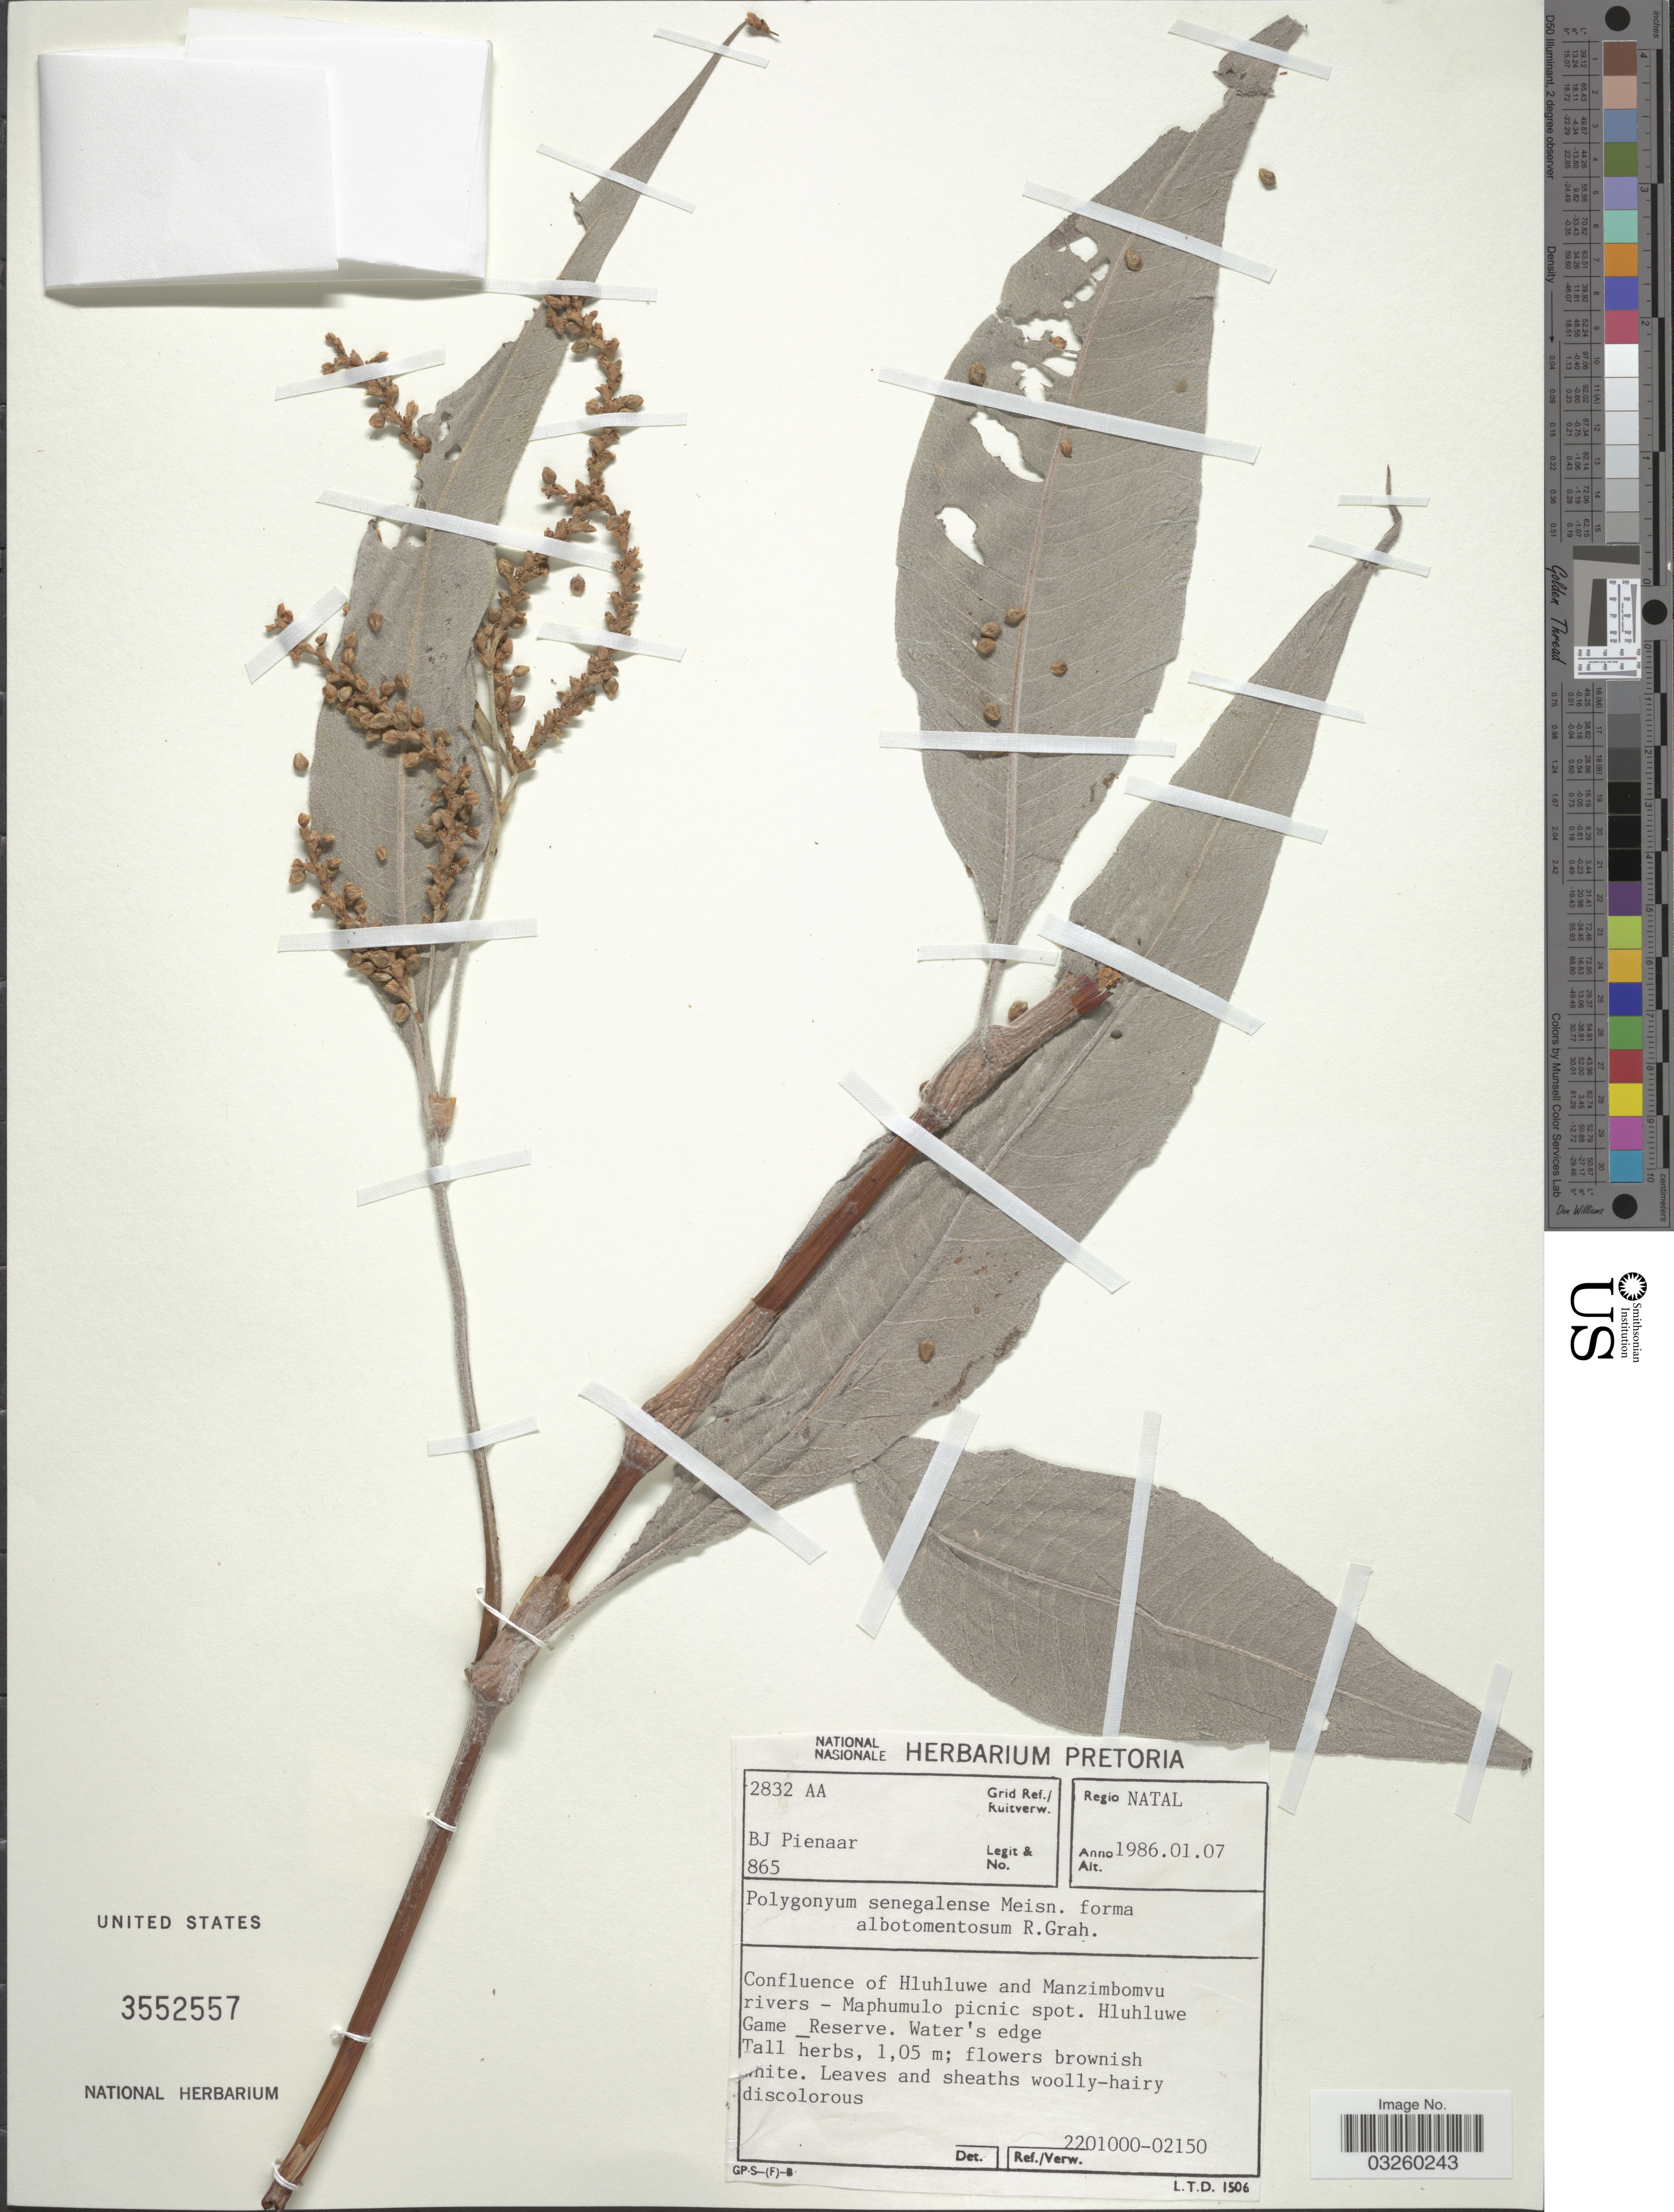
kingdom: Plantae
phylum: Tracheophyta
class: Magnoliopsida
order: Caryophyllales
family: Polygonaceae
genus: Polygonum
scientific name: Polygonum senegalense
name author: Meisn.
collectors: B. Pienaar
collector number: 865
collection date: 1986-01-07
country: South Africa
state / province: KwaZulu-Natal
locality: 2832 AA Grid Ref./ Ruitverw. Regio Natal. Confluence of Hluhluwe and Manzimbomvu rivers - Maphumulo picnic spot. Hluhluwe Game Reserve. Water's edge.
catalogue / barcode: US 3552557